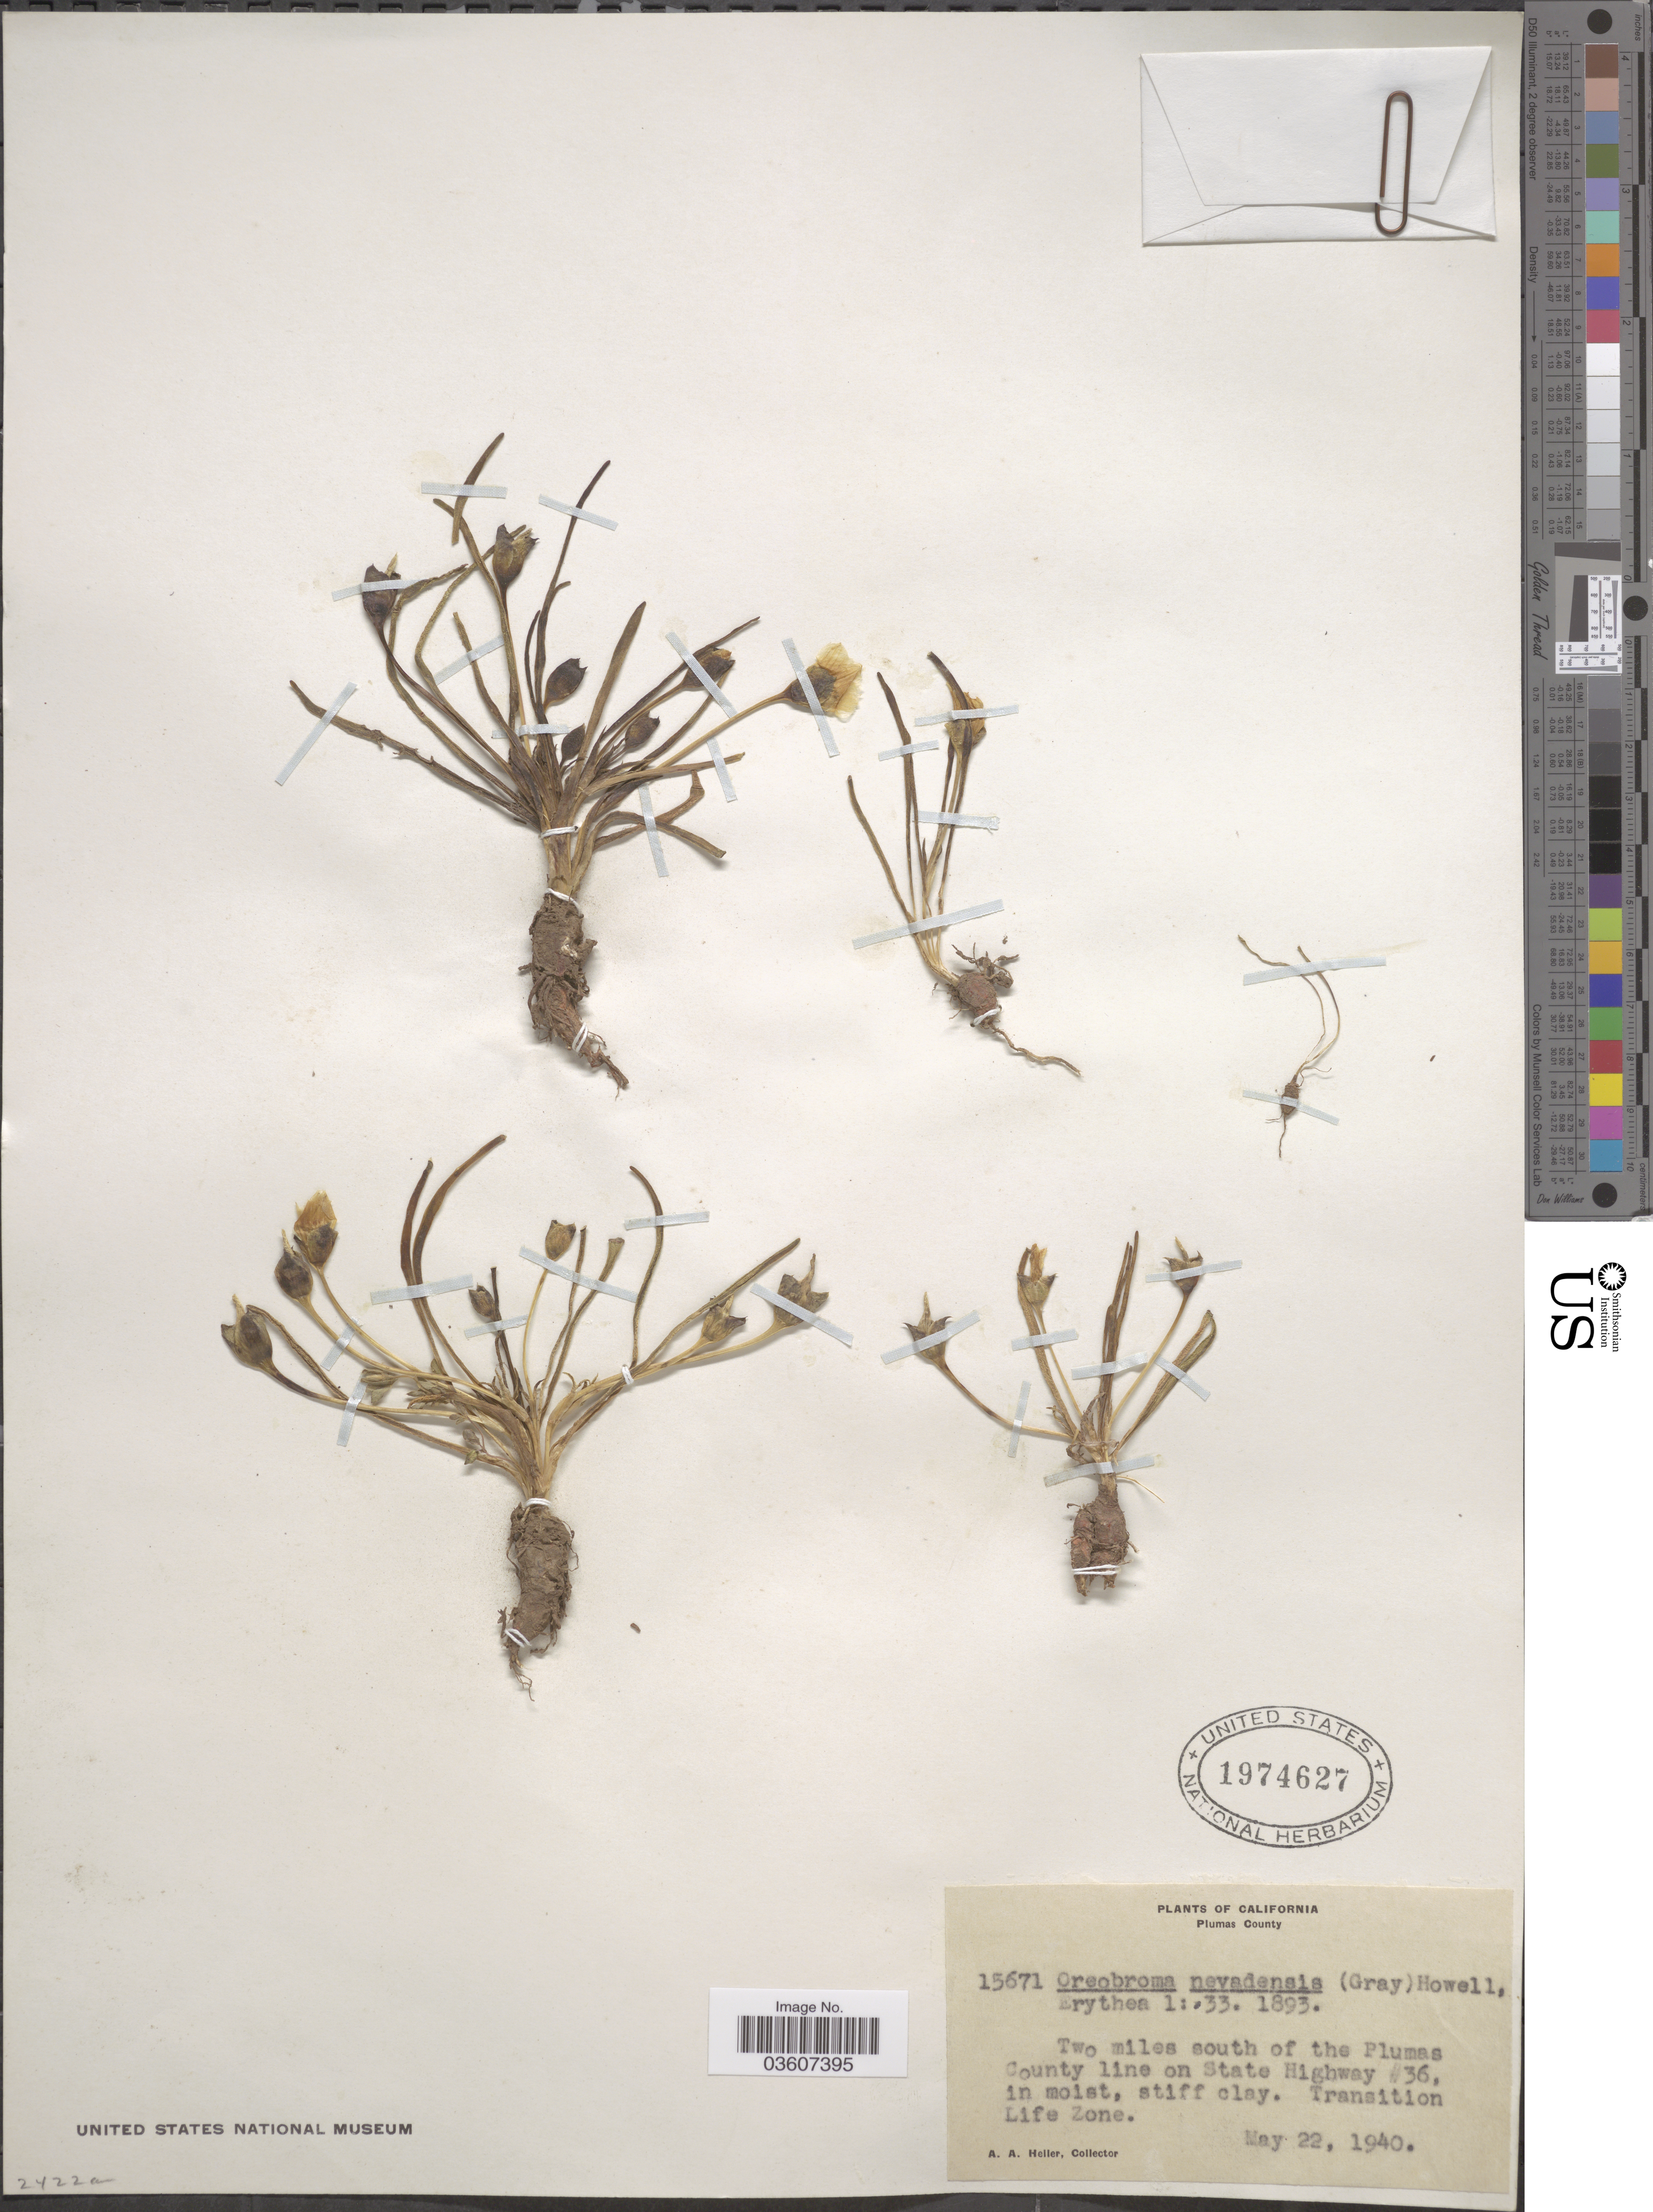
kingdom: Plantae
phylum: Tracheophyta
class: Magnoliopsida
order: Caryophyllales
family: Montiaceae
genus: Lewisia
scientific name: Lewisia nevadensis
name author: (A. Gray) B.L. Rob.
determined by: Strong, Mark T., (BOT), Smithsonian Institution - National Museum of Natural History (UNITED STATES)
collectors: A. A. Heller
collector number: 15671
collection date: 1940-05-22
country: United States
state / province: California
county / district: Plumas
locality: Plumas County. Two miles south of the Plumas County line on State Highway #36, in moist, stiff clay. Transition Life Zone.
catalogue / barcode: US 1974627